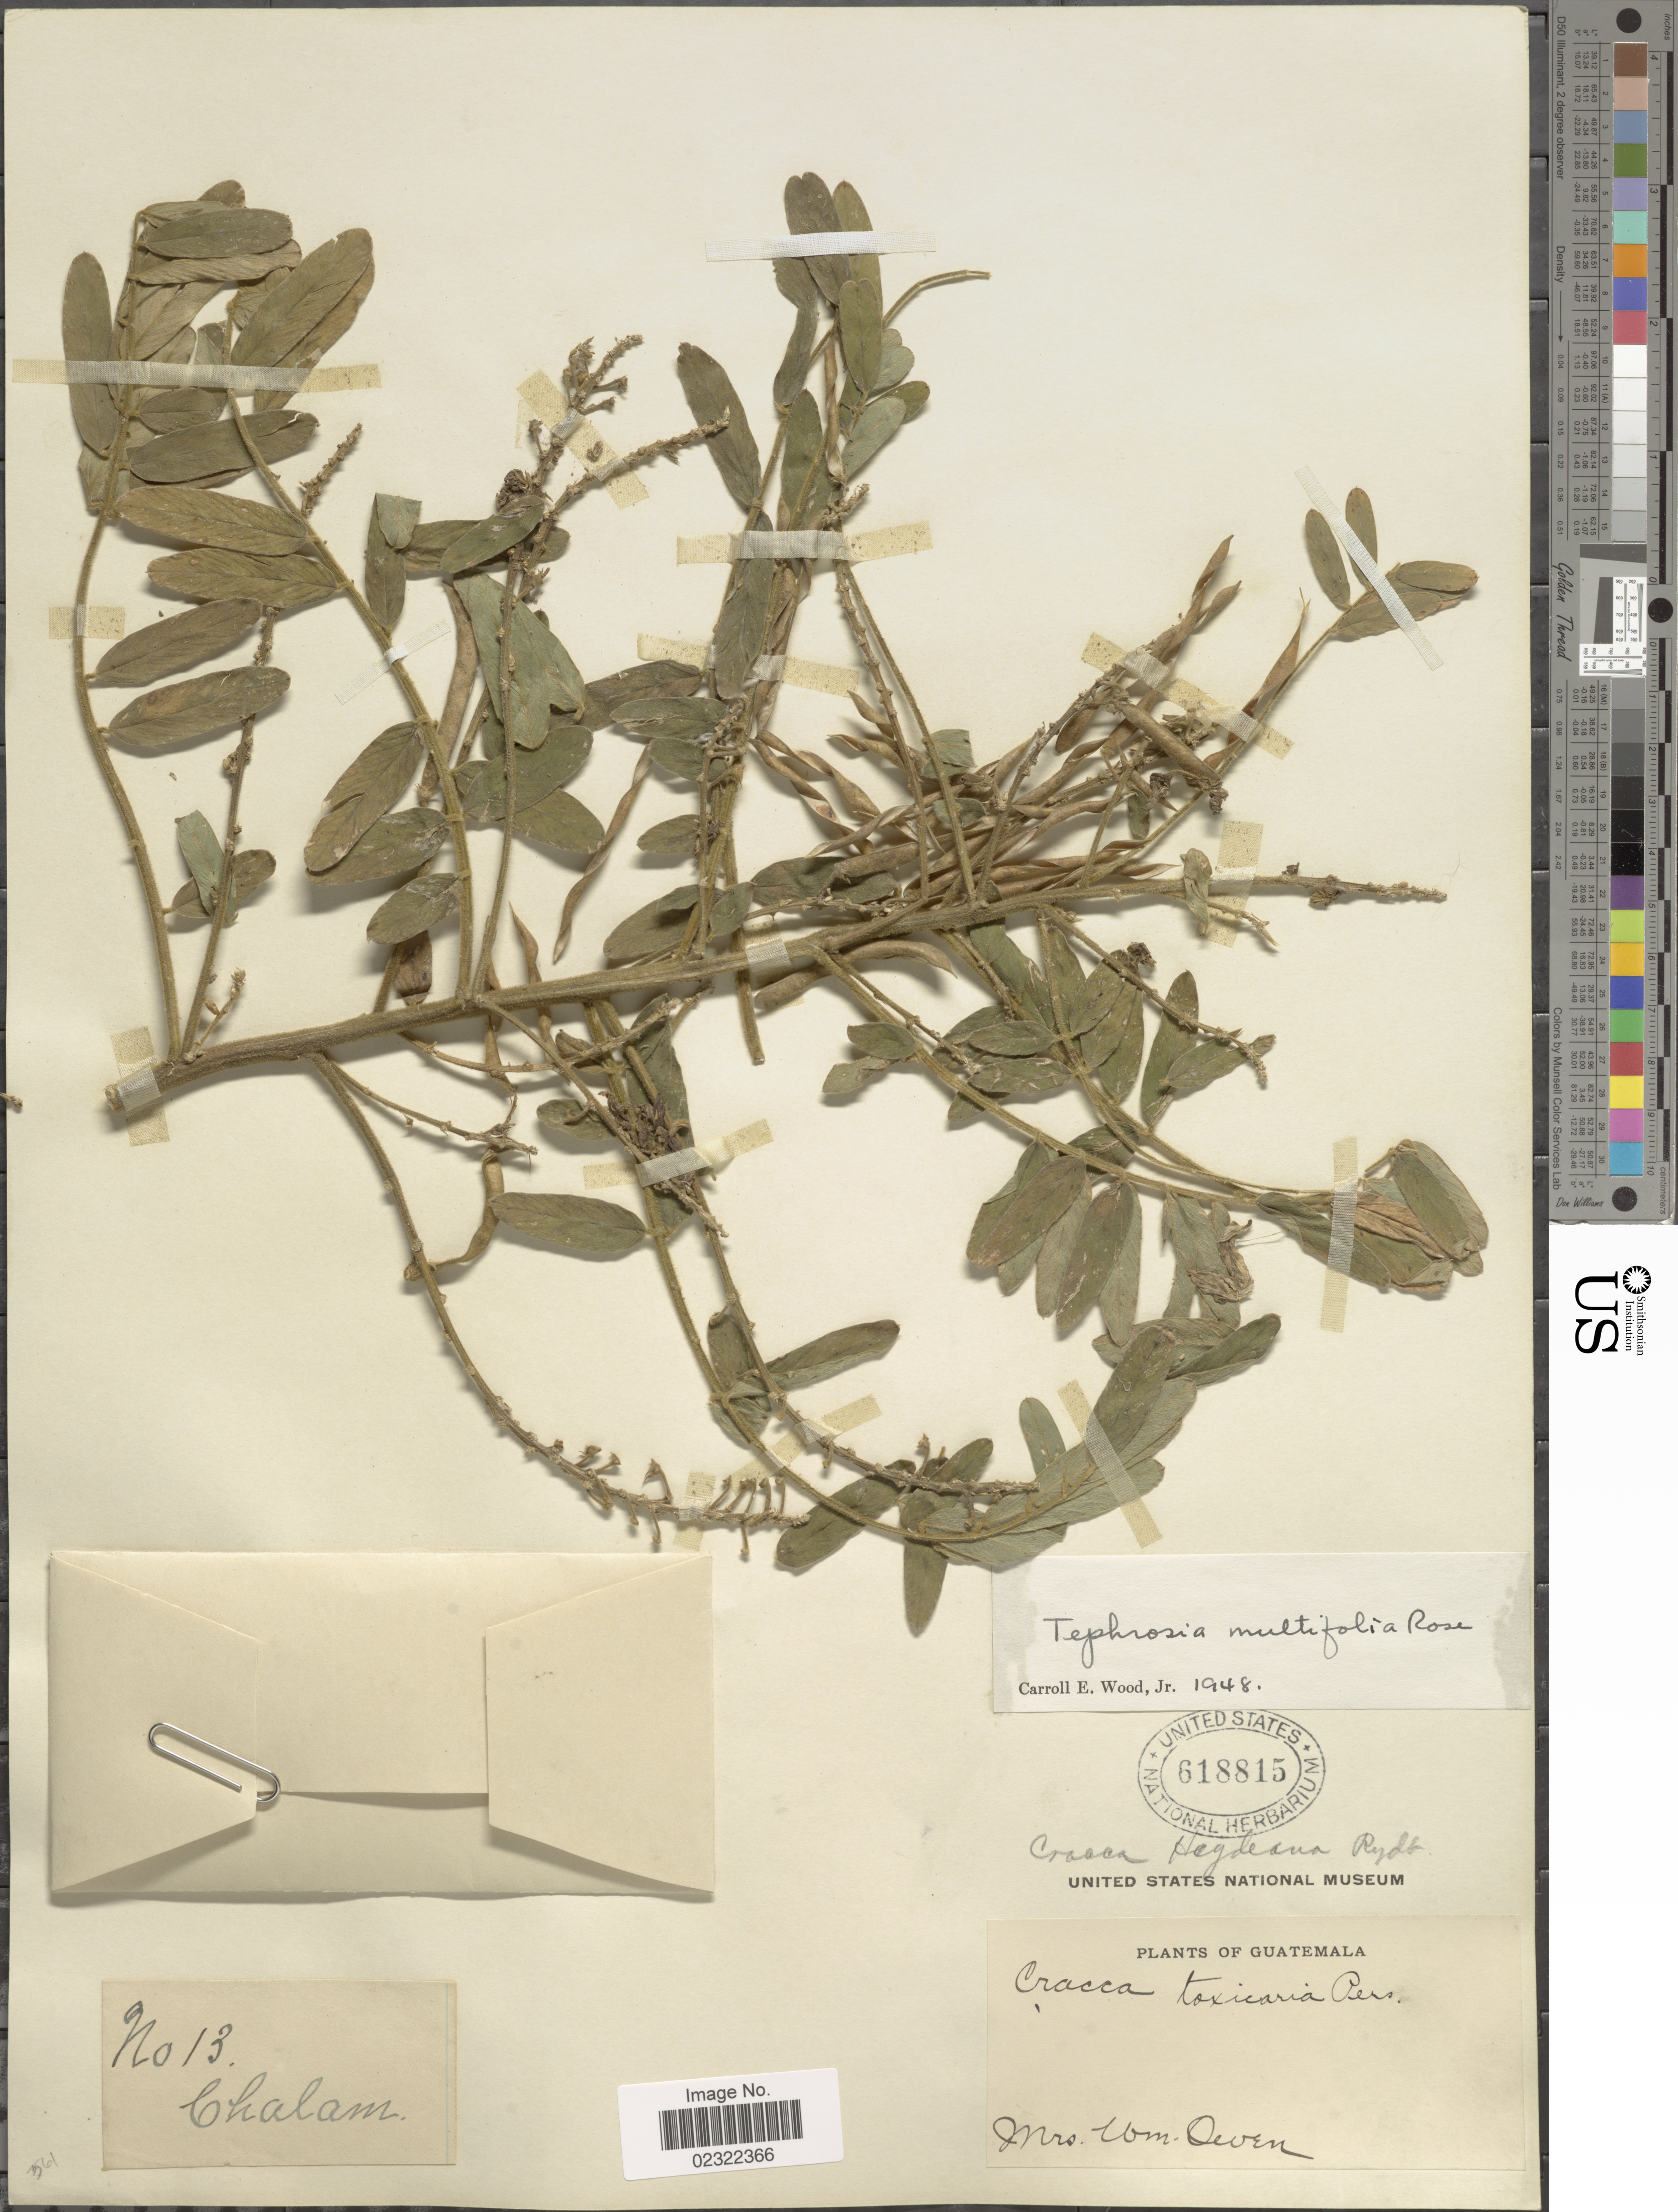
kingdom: Plantae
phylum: Tracheophyta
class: Magnoliopsida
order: Fabales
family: Fabaceae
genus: Tephrosia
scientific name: Tephrosia multifolia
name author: Rose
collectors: W. Deven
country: Guatemala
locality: Guatemala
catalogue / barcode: US 618815